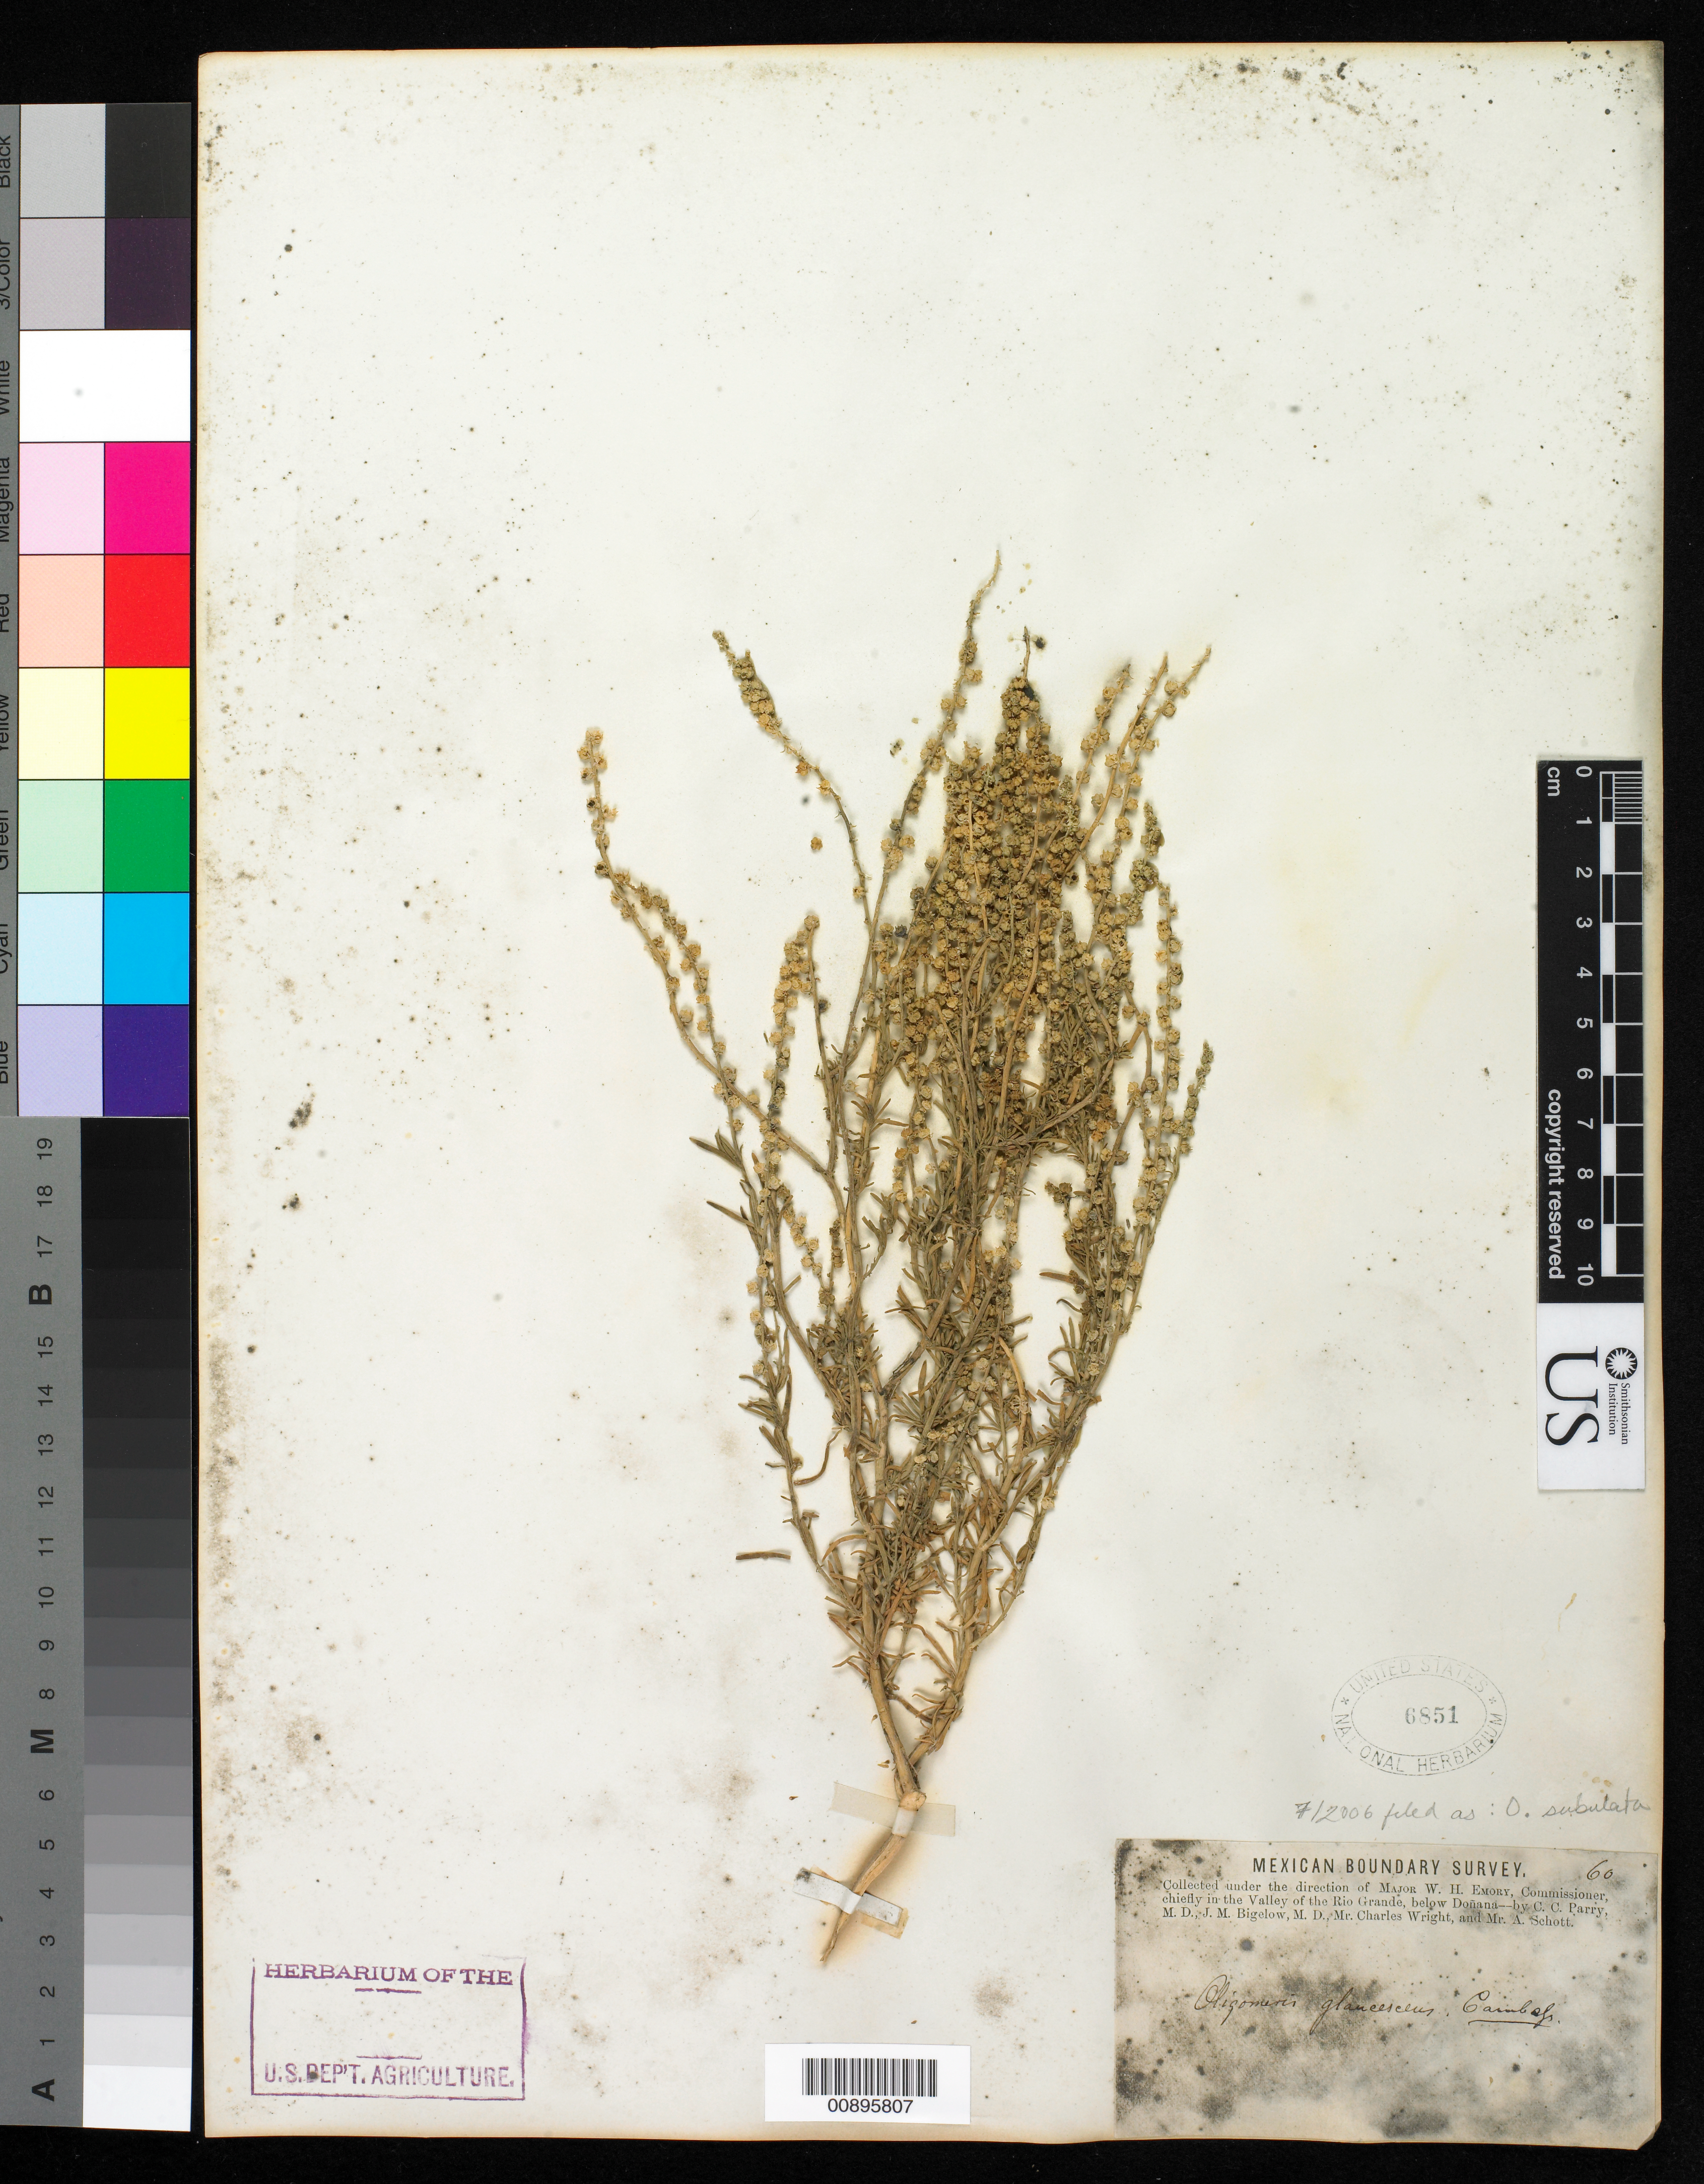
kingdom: Plantae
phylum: Tracheophyta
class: Magnoliopsida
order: Brassicales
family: Resedaceae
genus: Oligomeris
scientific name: Oligomeris subulata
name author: Webb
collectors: C. C. Parry, J. M. Bigelow, C. Wright & A. C. V. Schott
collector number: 60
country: United States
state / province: New Mexico / Texas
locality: Valley of the Rio Grande, below Doñana.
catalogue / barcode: US 6851